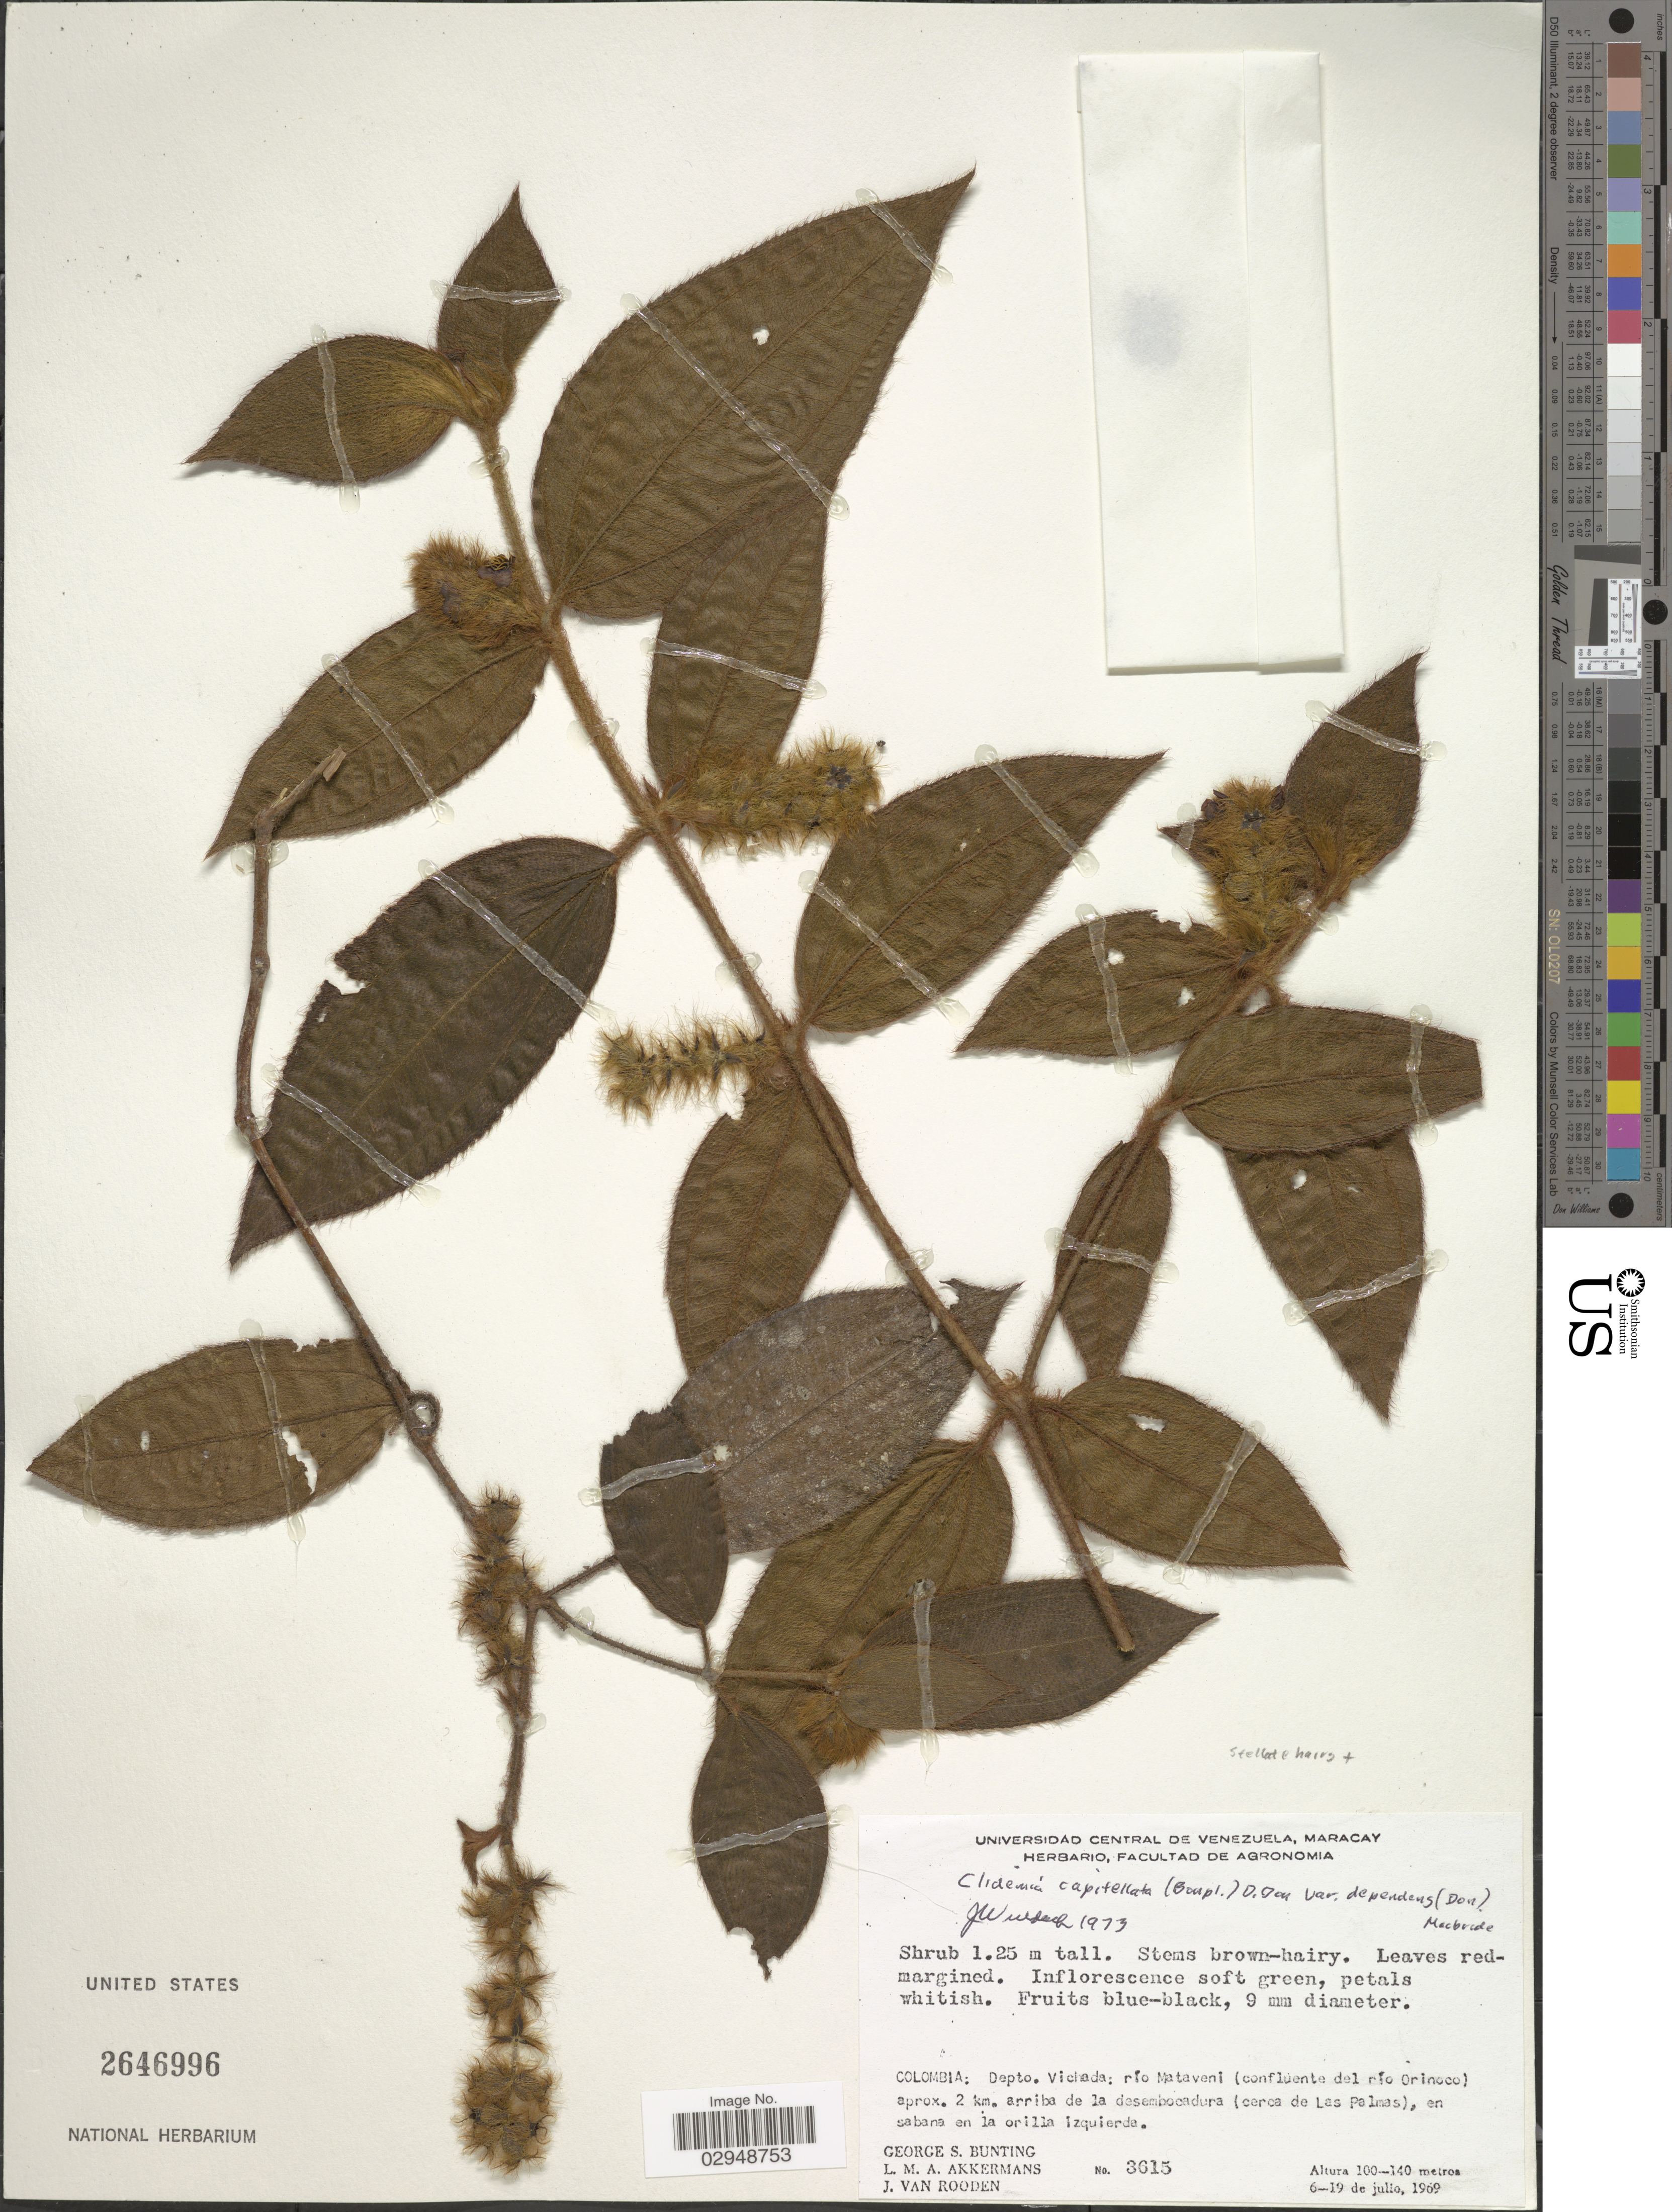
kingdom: Plantae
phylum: Tracheophyta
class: Magnoliopsida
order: Myrtales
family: Melastomataceae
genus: Clidemia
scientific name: Clidemia capitellata var. dependens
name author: (Pav. & D. Don) J.F. Macbr.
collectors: G. S. Bunting, L. M. Akkermans & J. Van Rooden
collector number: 3615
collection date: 1969-07-06/1969-07-19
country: Colombia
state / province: Vichada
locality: Depto. Vichada: río Mataveni (confluente del río Orinoco) aprox. 2 km. arriba de la desembocadura (cerca de Las Palmas), en sabana en la orilla izquierda.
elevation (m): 100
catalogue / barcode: US 2646996